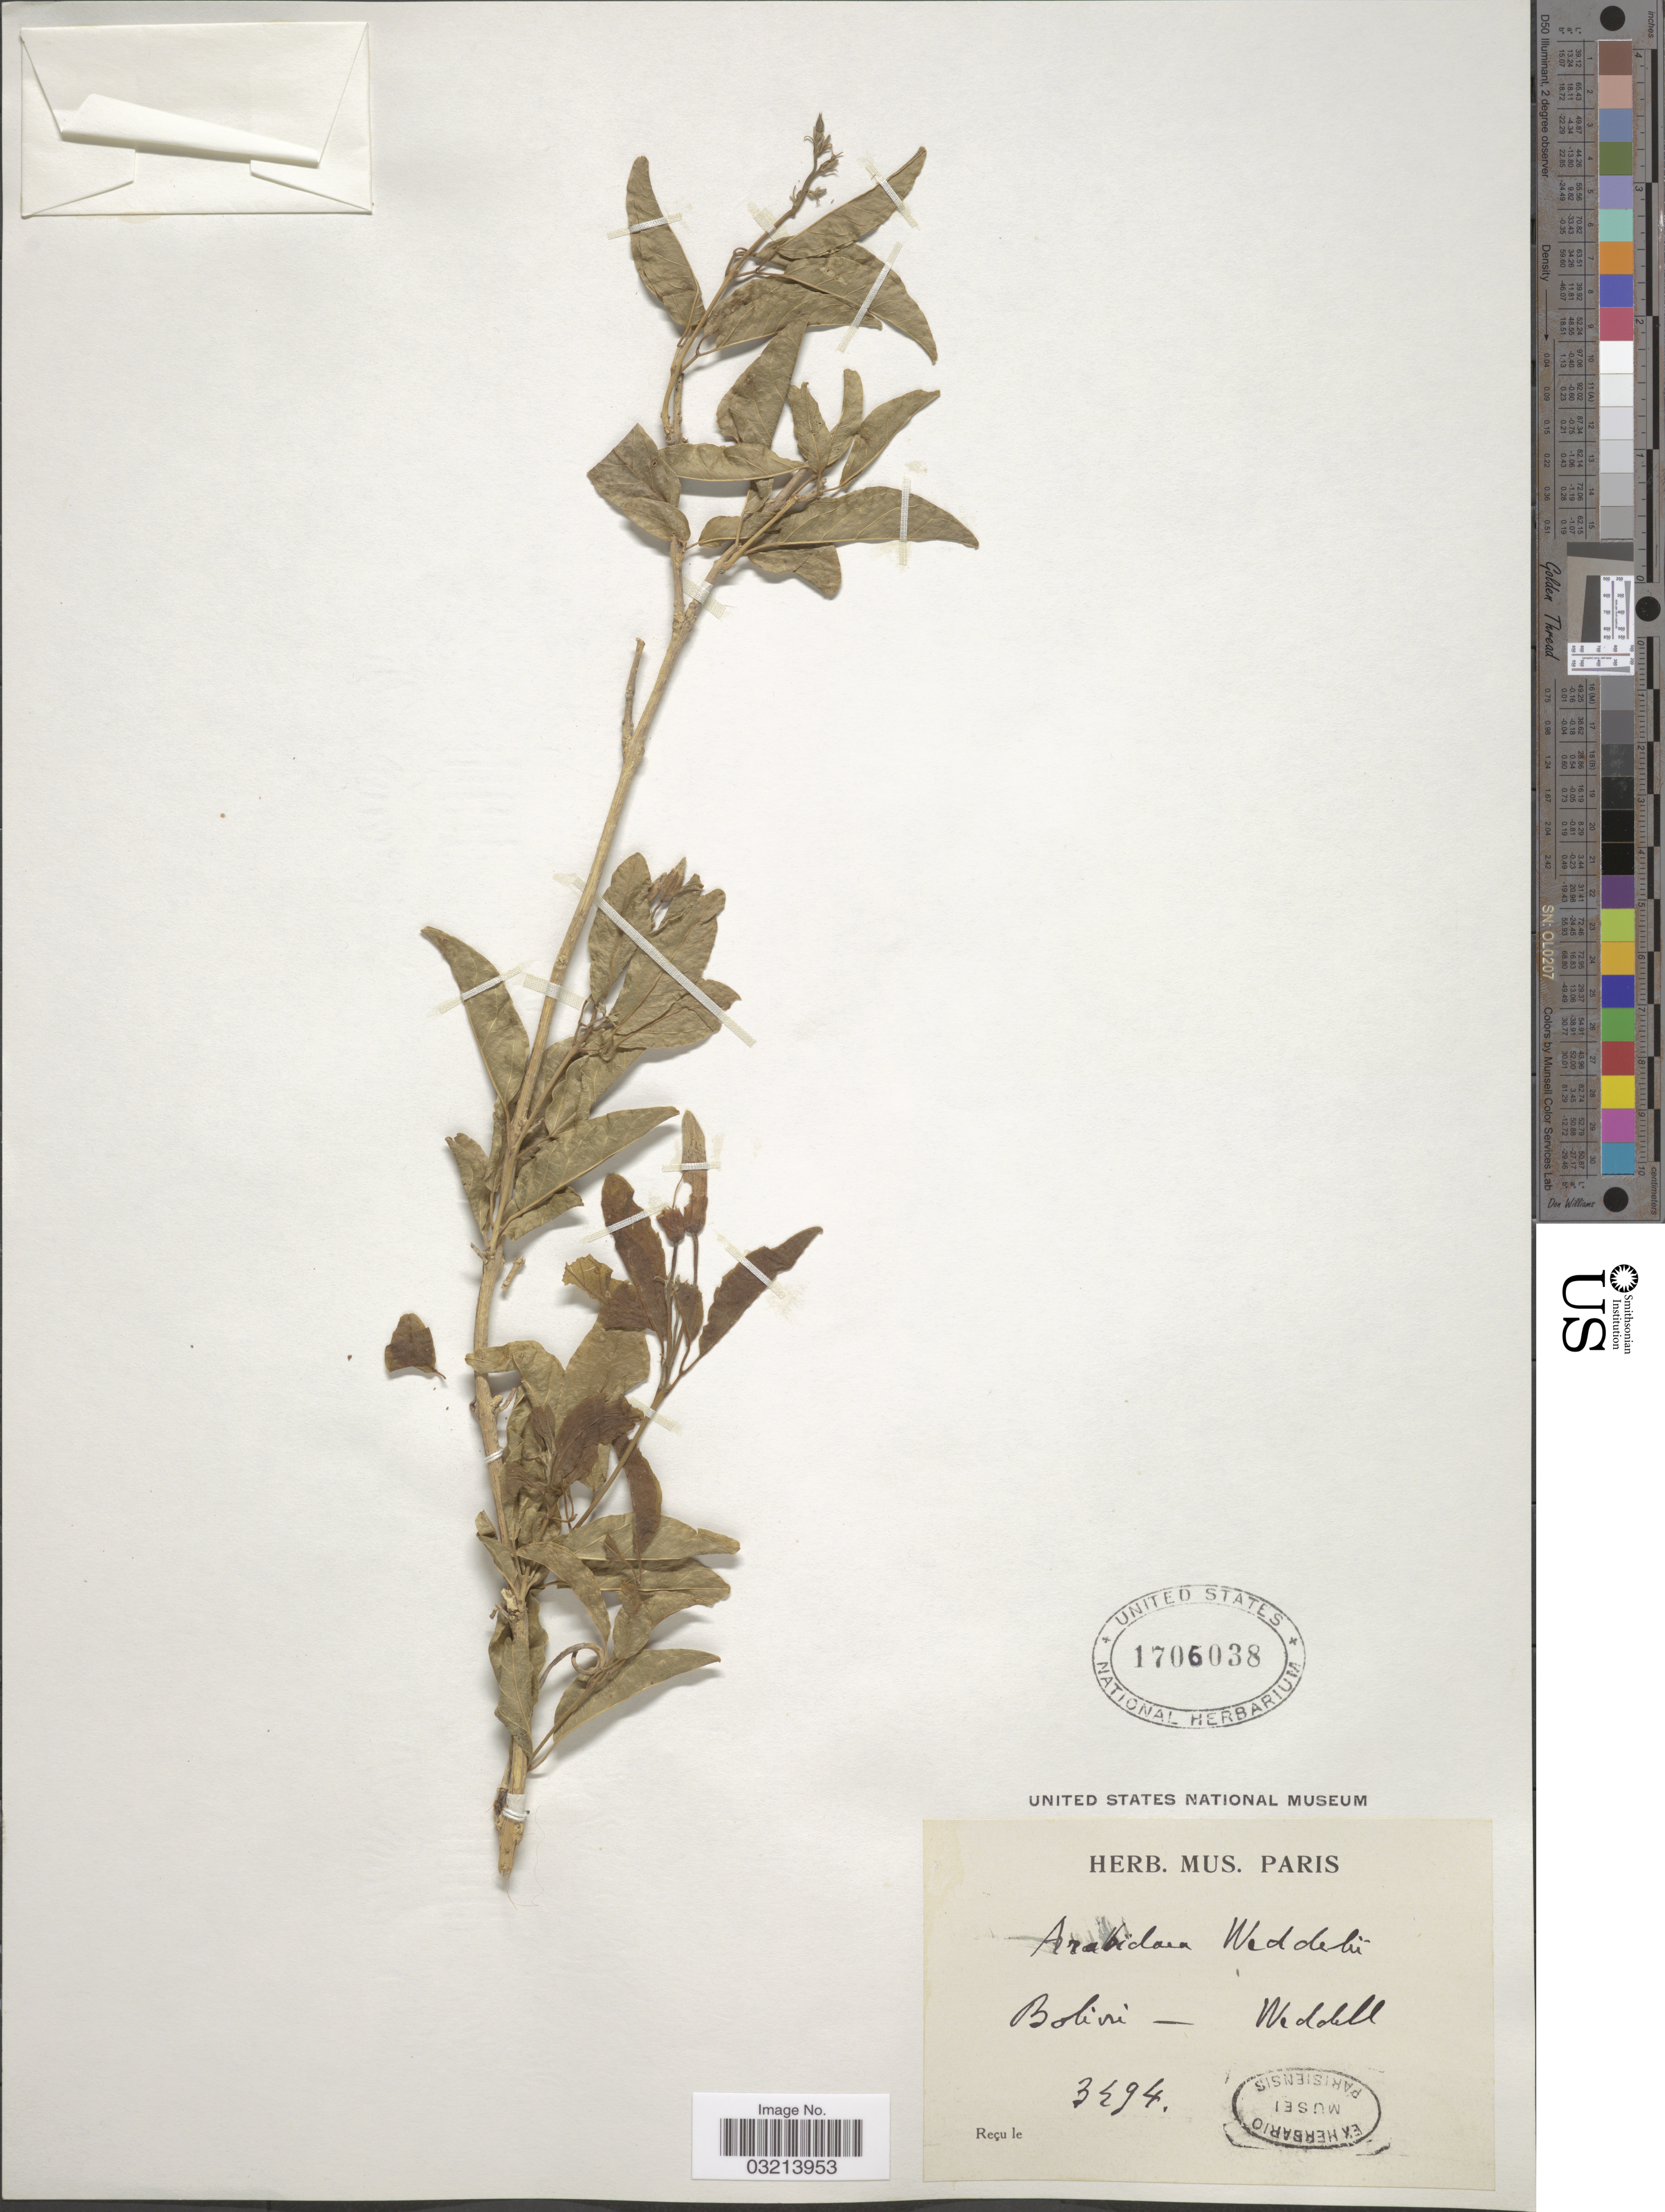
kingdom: Plantae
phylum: Tracheophyta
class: Magnoliopsida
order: Lamiales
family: Bignoniaceae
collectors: -. Weddell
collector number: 3294*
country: Bolivia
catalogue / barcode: US 1706038